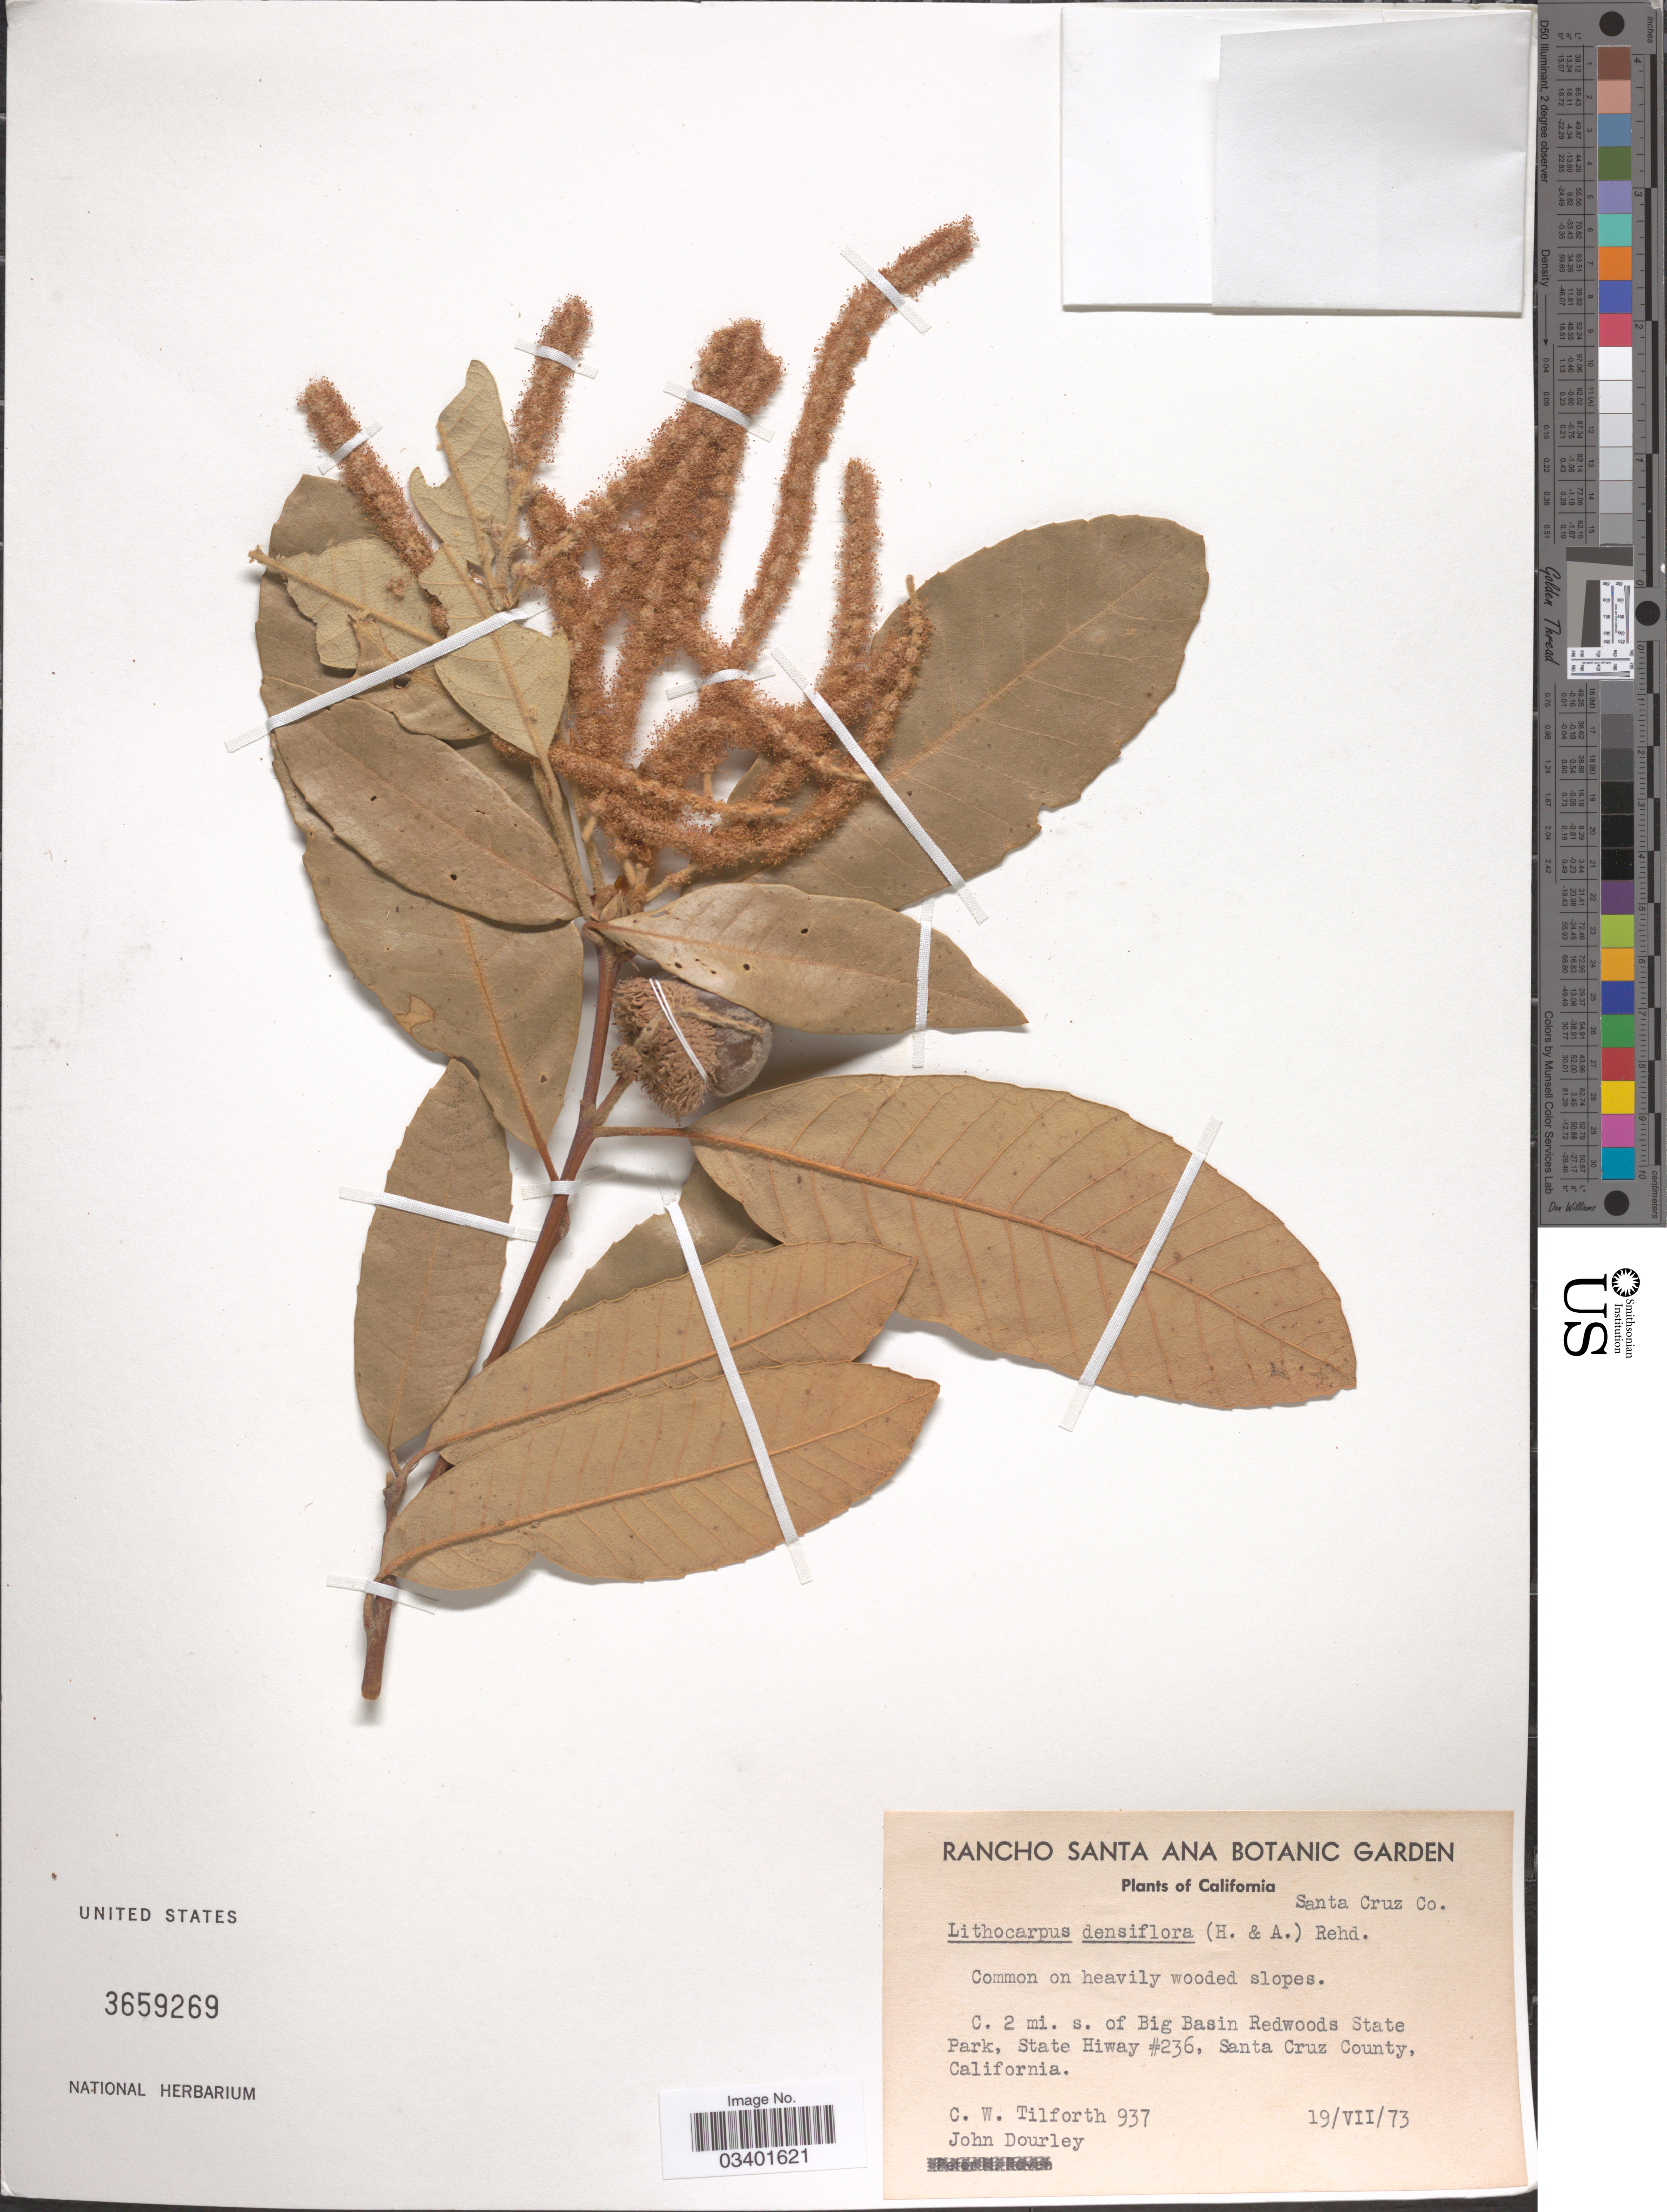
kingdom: Plantae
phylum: Tracheophyta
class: Magnoliopsida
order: Fagales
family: Fagaceae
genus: Notholithocarpus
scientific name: Notholithocarpus densiflorus var. densiflorus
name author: (Hook. & Arn.) P. S. Manos et al.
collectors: C. Tilforth & J. Dourley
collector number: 937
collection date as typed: Transcribed d/m/y: 19/7/73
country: United States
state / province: California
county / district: Santa Cruz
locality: Santa Cruz Co. C. 2 mi. s. of Big Basin Redwoods State Park, State Hiway #236, Santa Cruz County.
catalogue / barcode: US 3659269